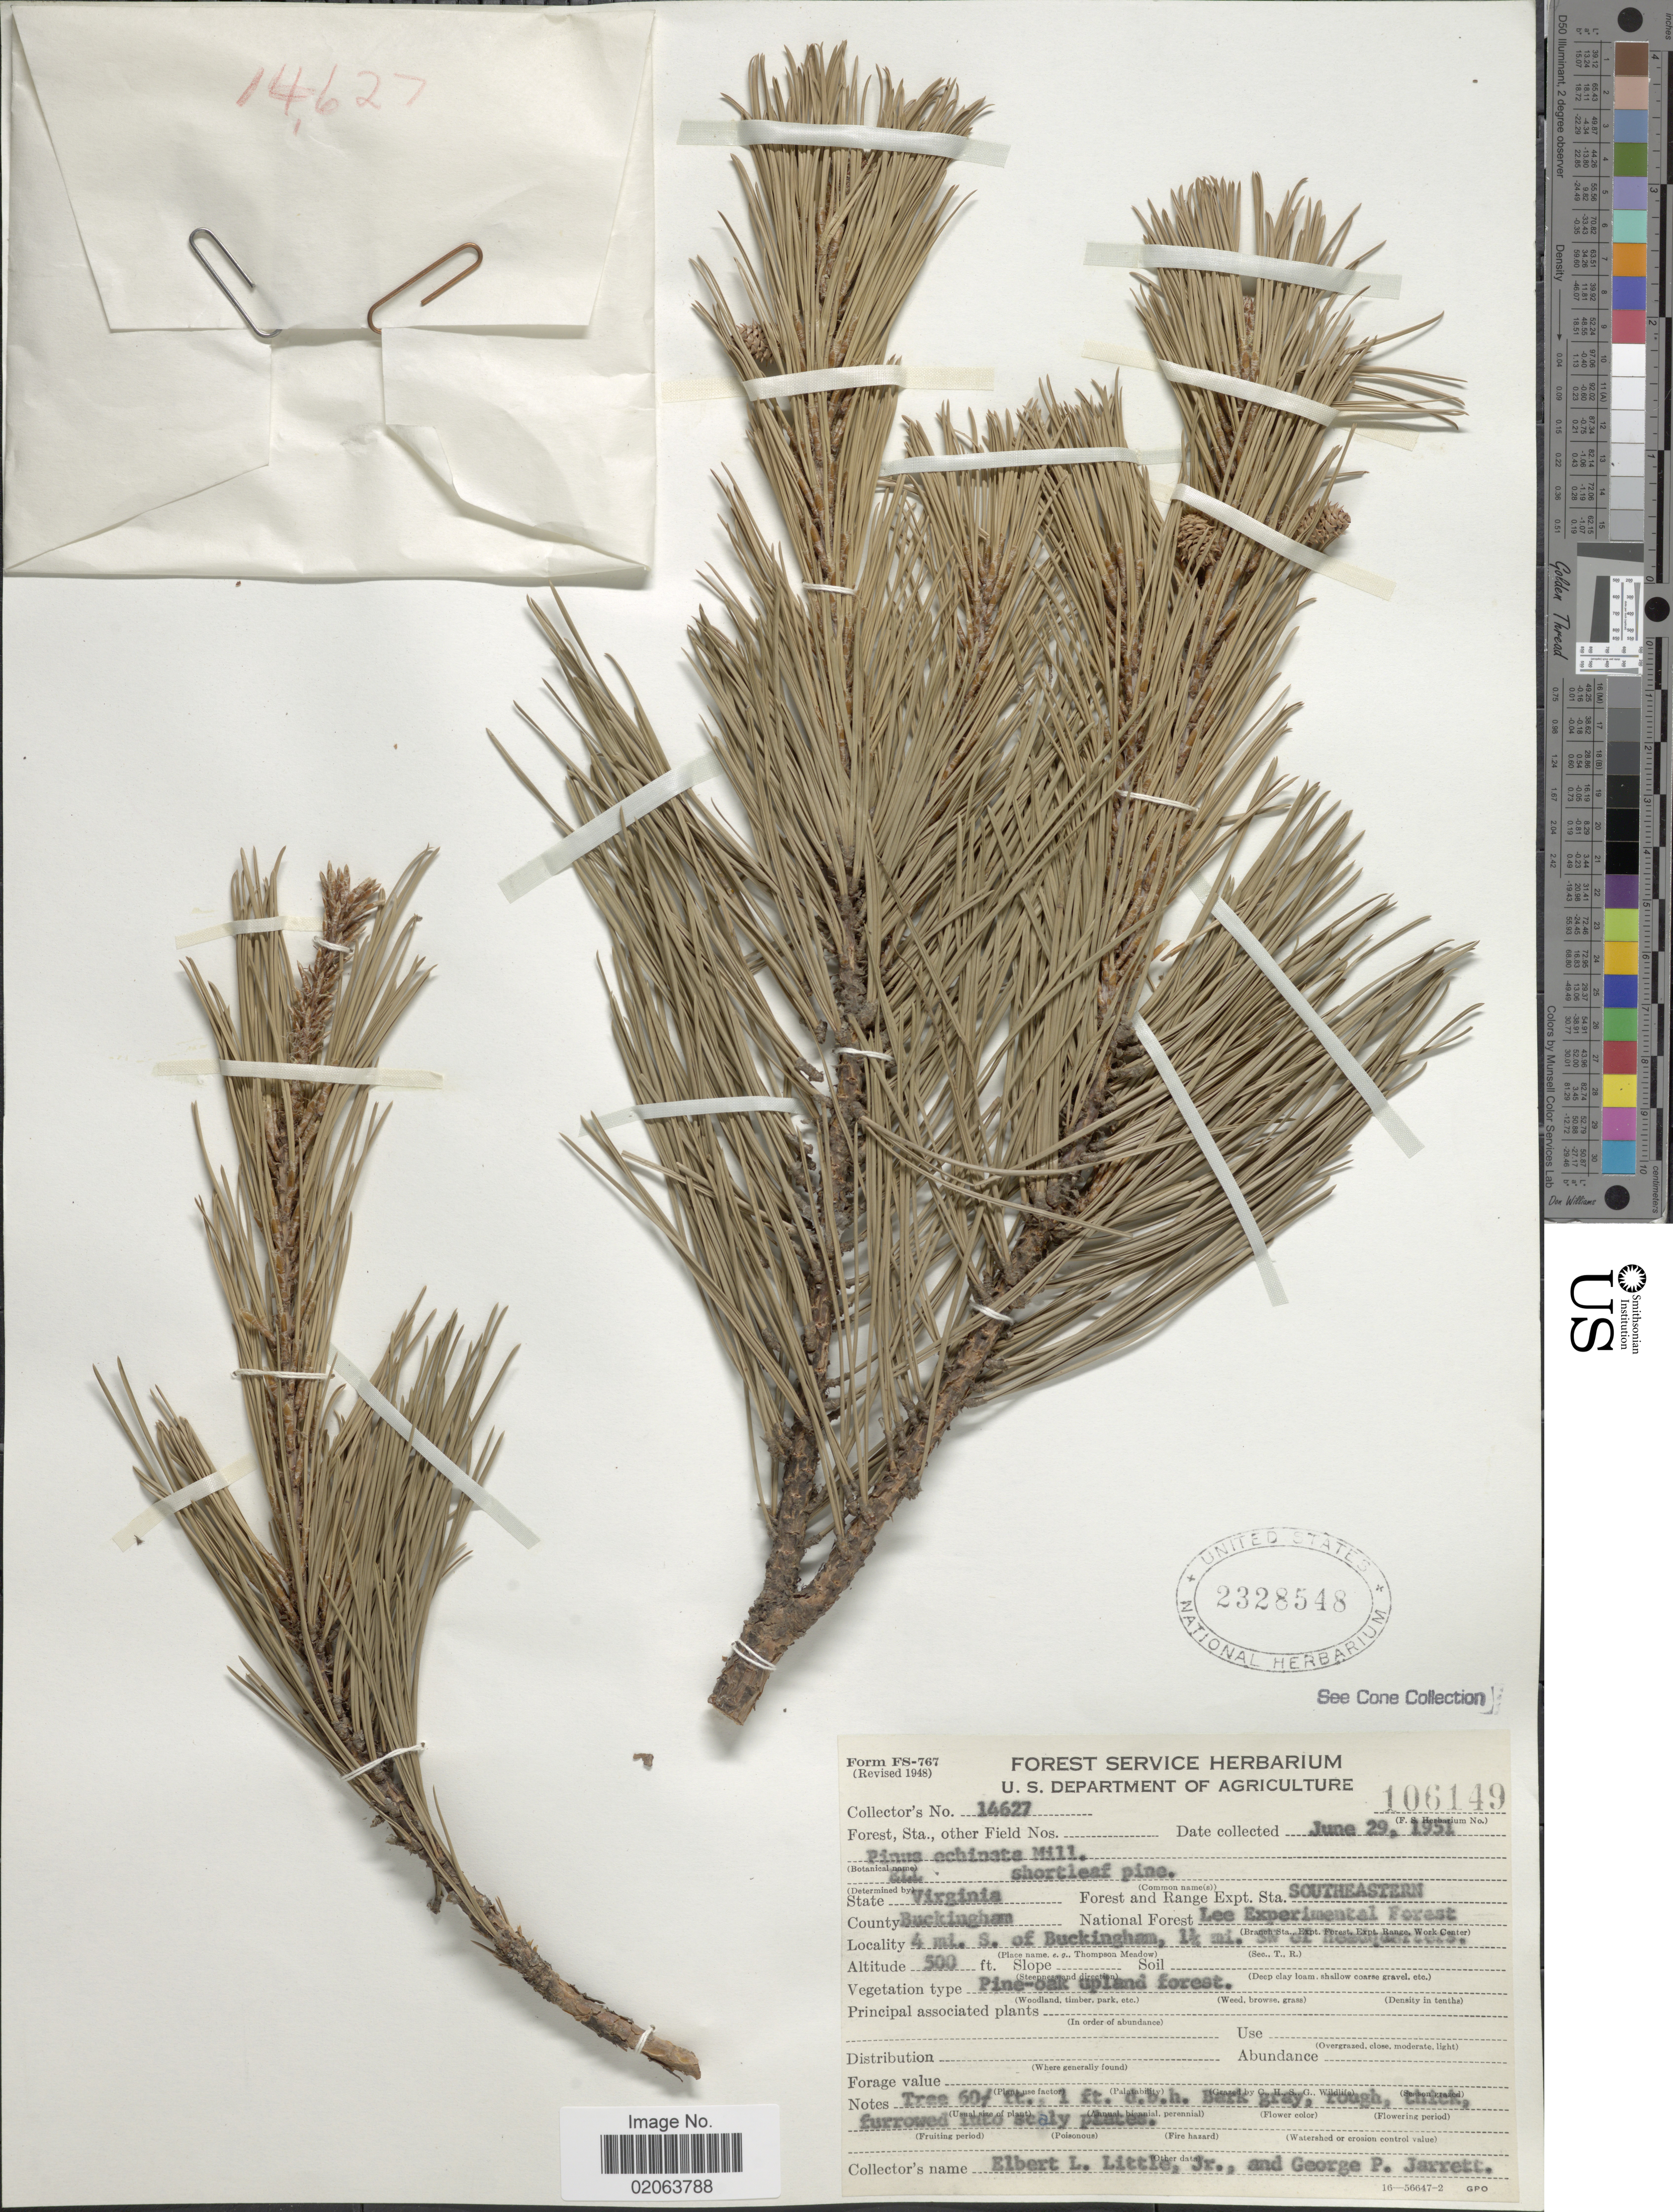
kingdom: Plantae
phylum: Tracheophyta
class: Pinopsida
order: Pinales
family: Pinaceae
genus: Pinus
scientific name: Pinus echinata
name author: Mill.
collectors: E. L. Little & G. Jarrett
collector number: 14627/106149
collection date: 1951-06-29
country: United States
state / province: Virginia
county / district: Buckingham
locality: County: Buckingham. 4 mi. S. of Buckingham, 1 1/4 ,mi. SW of [illegible text]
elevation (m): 152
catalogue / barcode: US 2328548